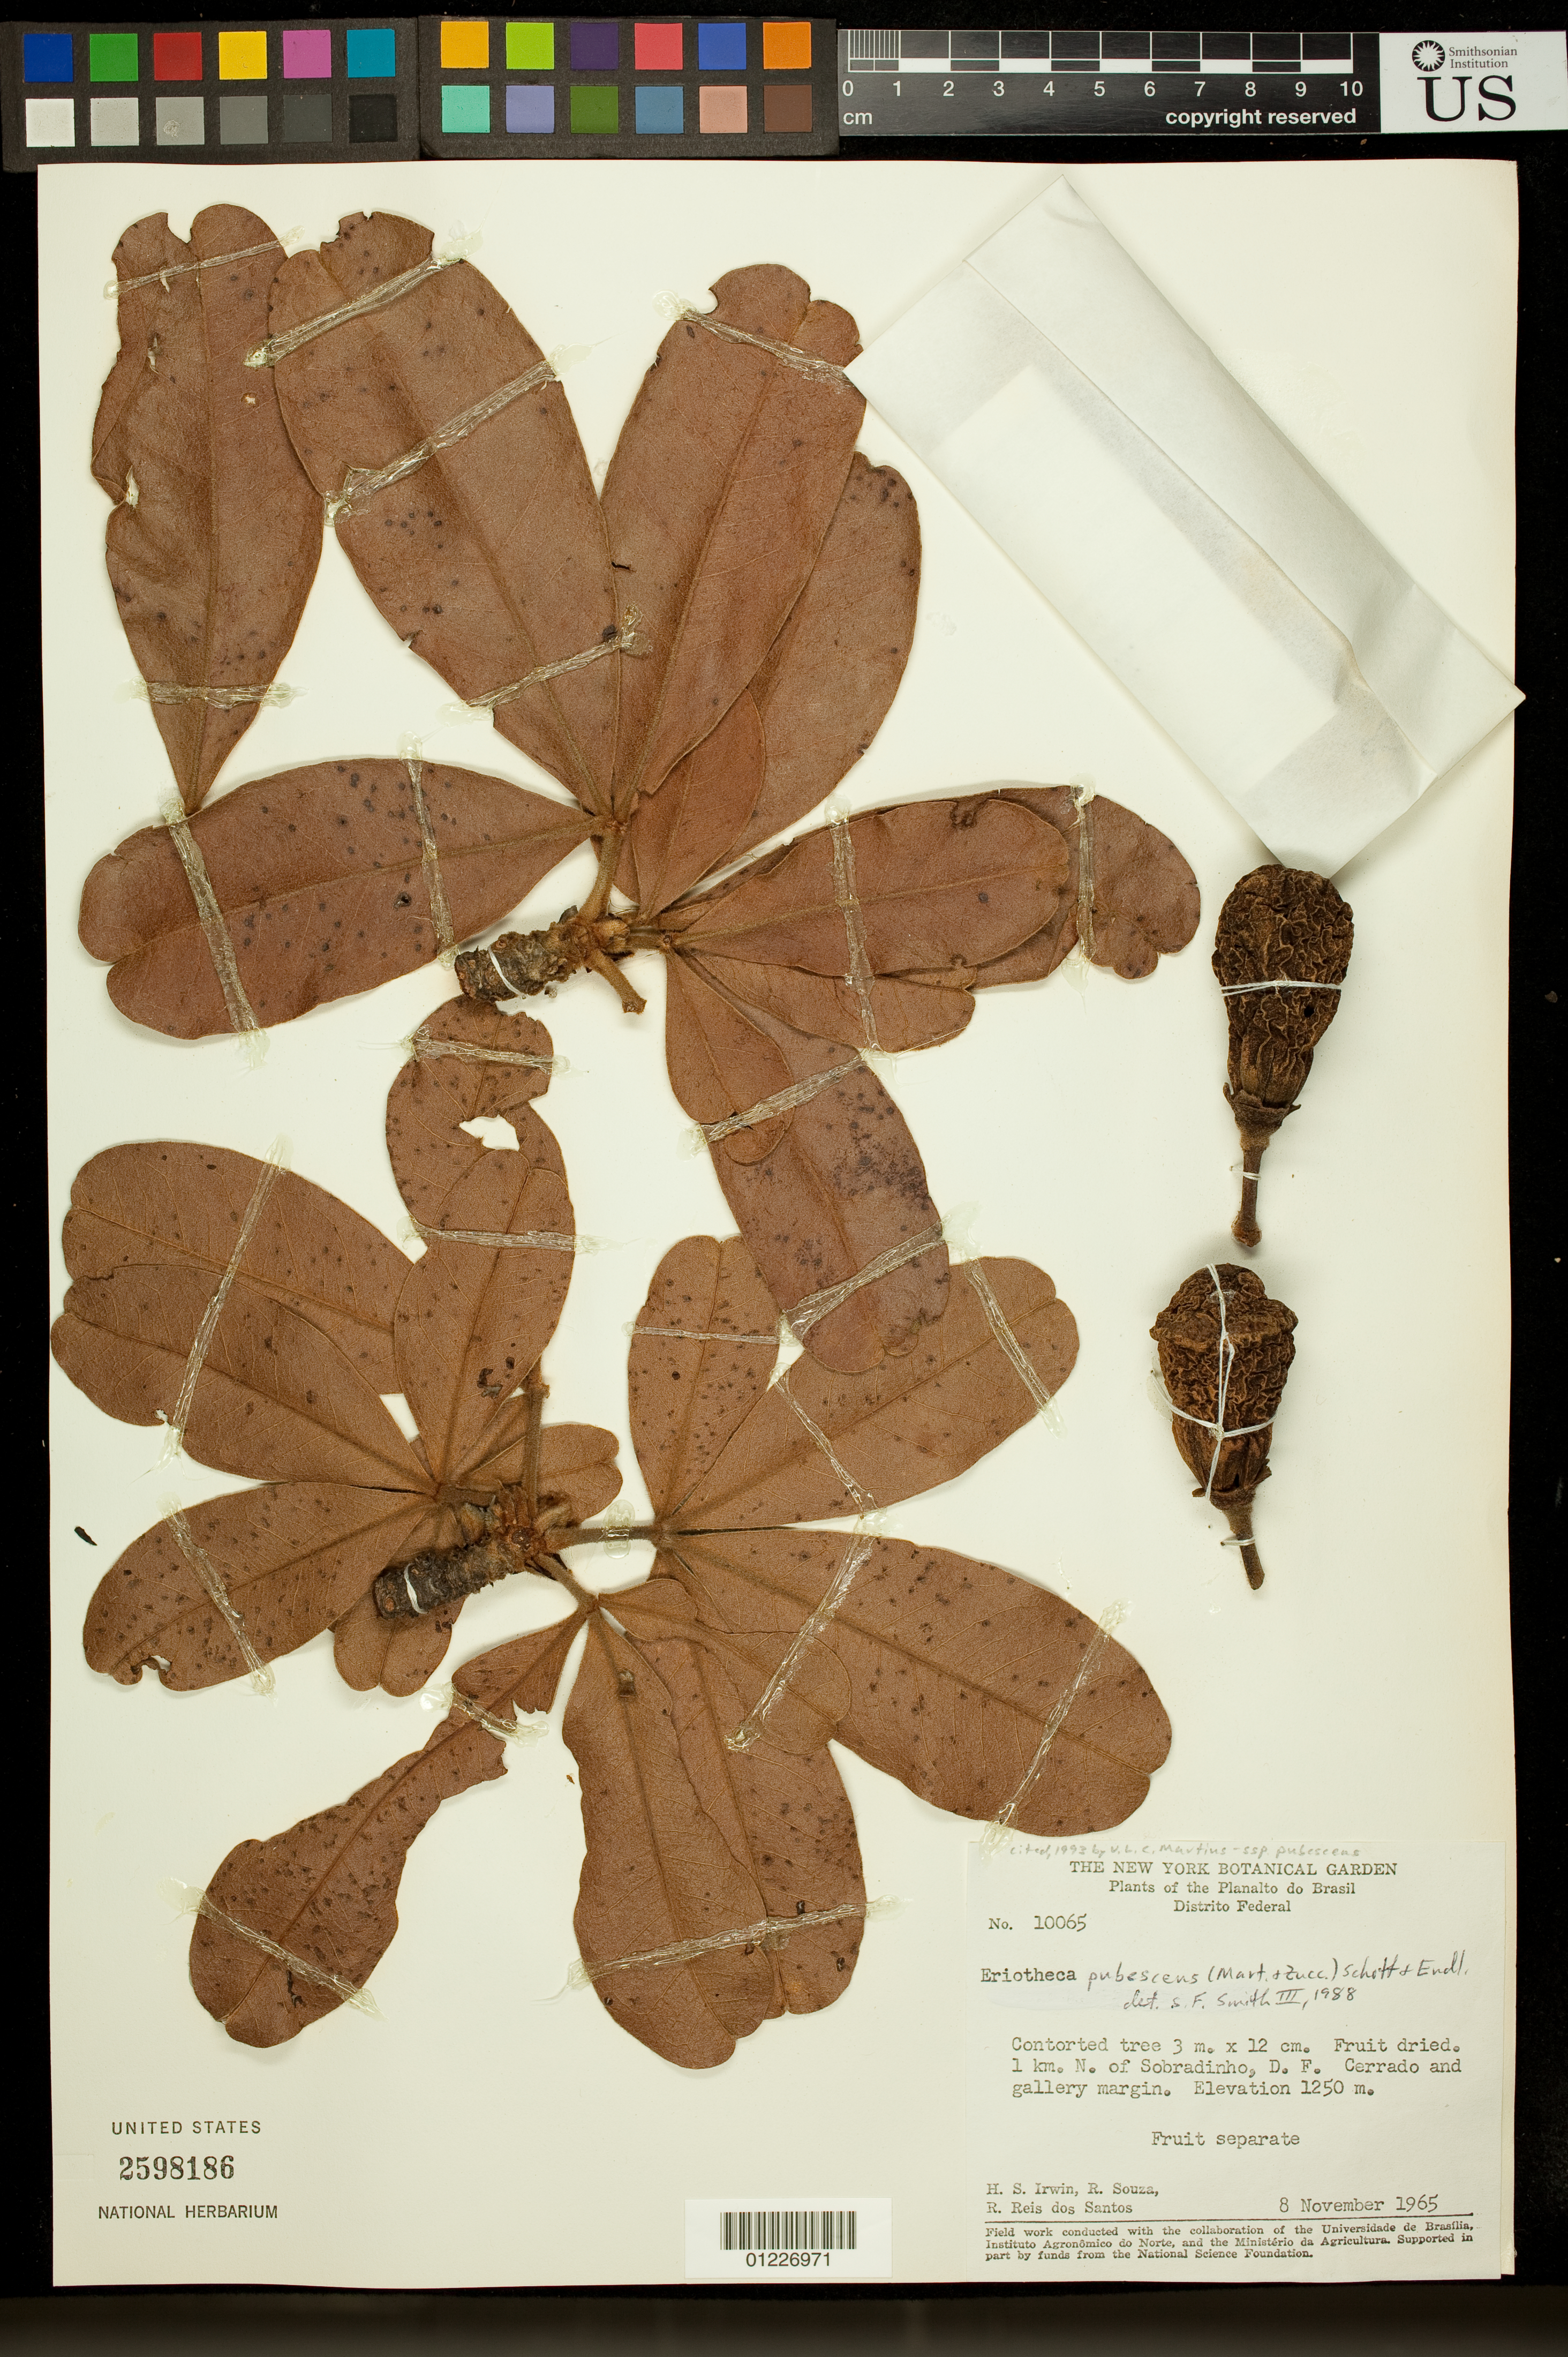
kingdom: Plantae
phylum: Tracheophyta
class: Magnoliopsida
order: Malvales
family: Malvaceae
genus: Pachira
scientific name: Pachira pubescens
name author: (Mart. & Zucc.) V.N. Yoshik. & M.C. Duarte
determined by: Dorr, Laurence J., Curator (BOT), Smithsonian Institution - National Museum of Natural History (UNITED STATES)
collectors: H. Irwin, R. Souza & R. Reis dos Santos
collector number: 10065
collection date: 1965-11-08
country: Brazil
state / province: Distrito Federal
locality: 1 km N. of Sobradinho, D.F.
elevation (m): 1250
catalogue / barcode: US 2598186